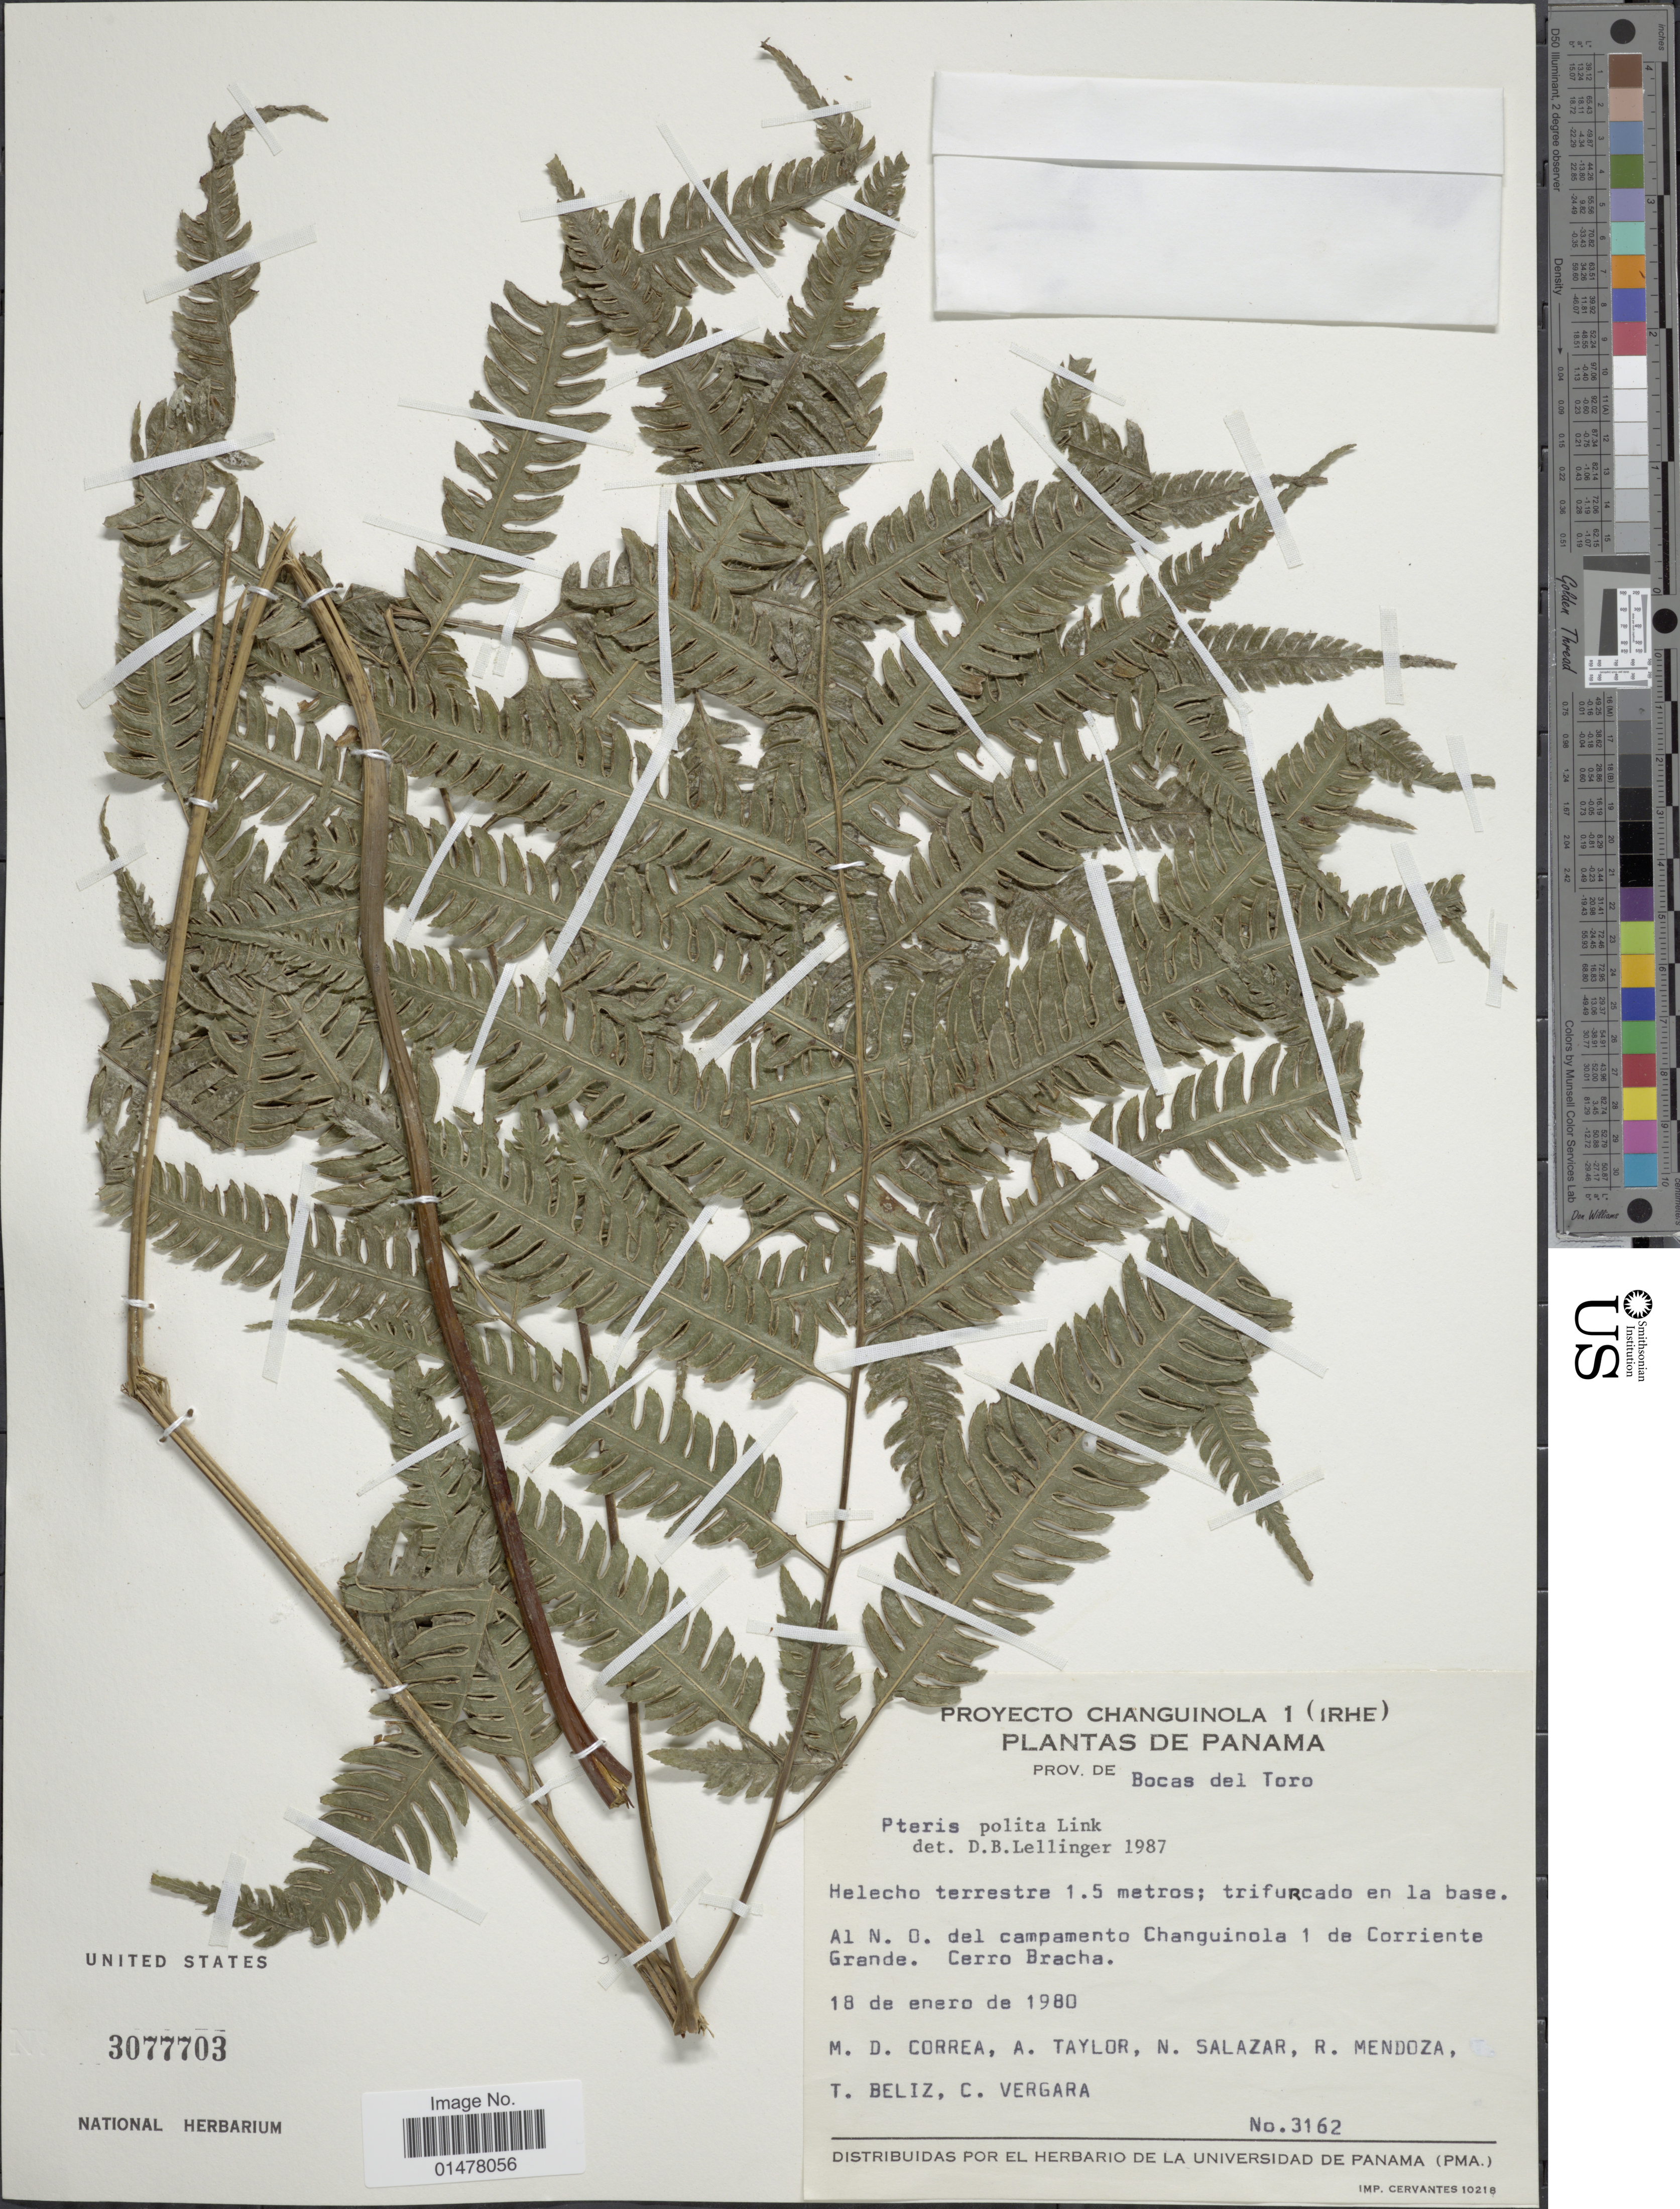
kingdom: Plantae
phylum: Tracheophyta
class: Polypodiopsida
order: Polypodiales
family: Pteridaceae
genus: Pteris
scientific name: Pteris propinqua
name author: J. Agardh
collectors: M. D. Corrêa-A., A. Taylor, N. Salazar, R. Mendoza & et al.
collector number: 3162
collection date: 1980-01-18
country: Panama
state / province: Bocas del Toro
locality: Plantas de Panama, Prov. de Bocas del Toro, Al N.O. del Campamento Changuinola 1de Corriente Grande, Cerro Bracha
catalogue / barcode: US 3077703